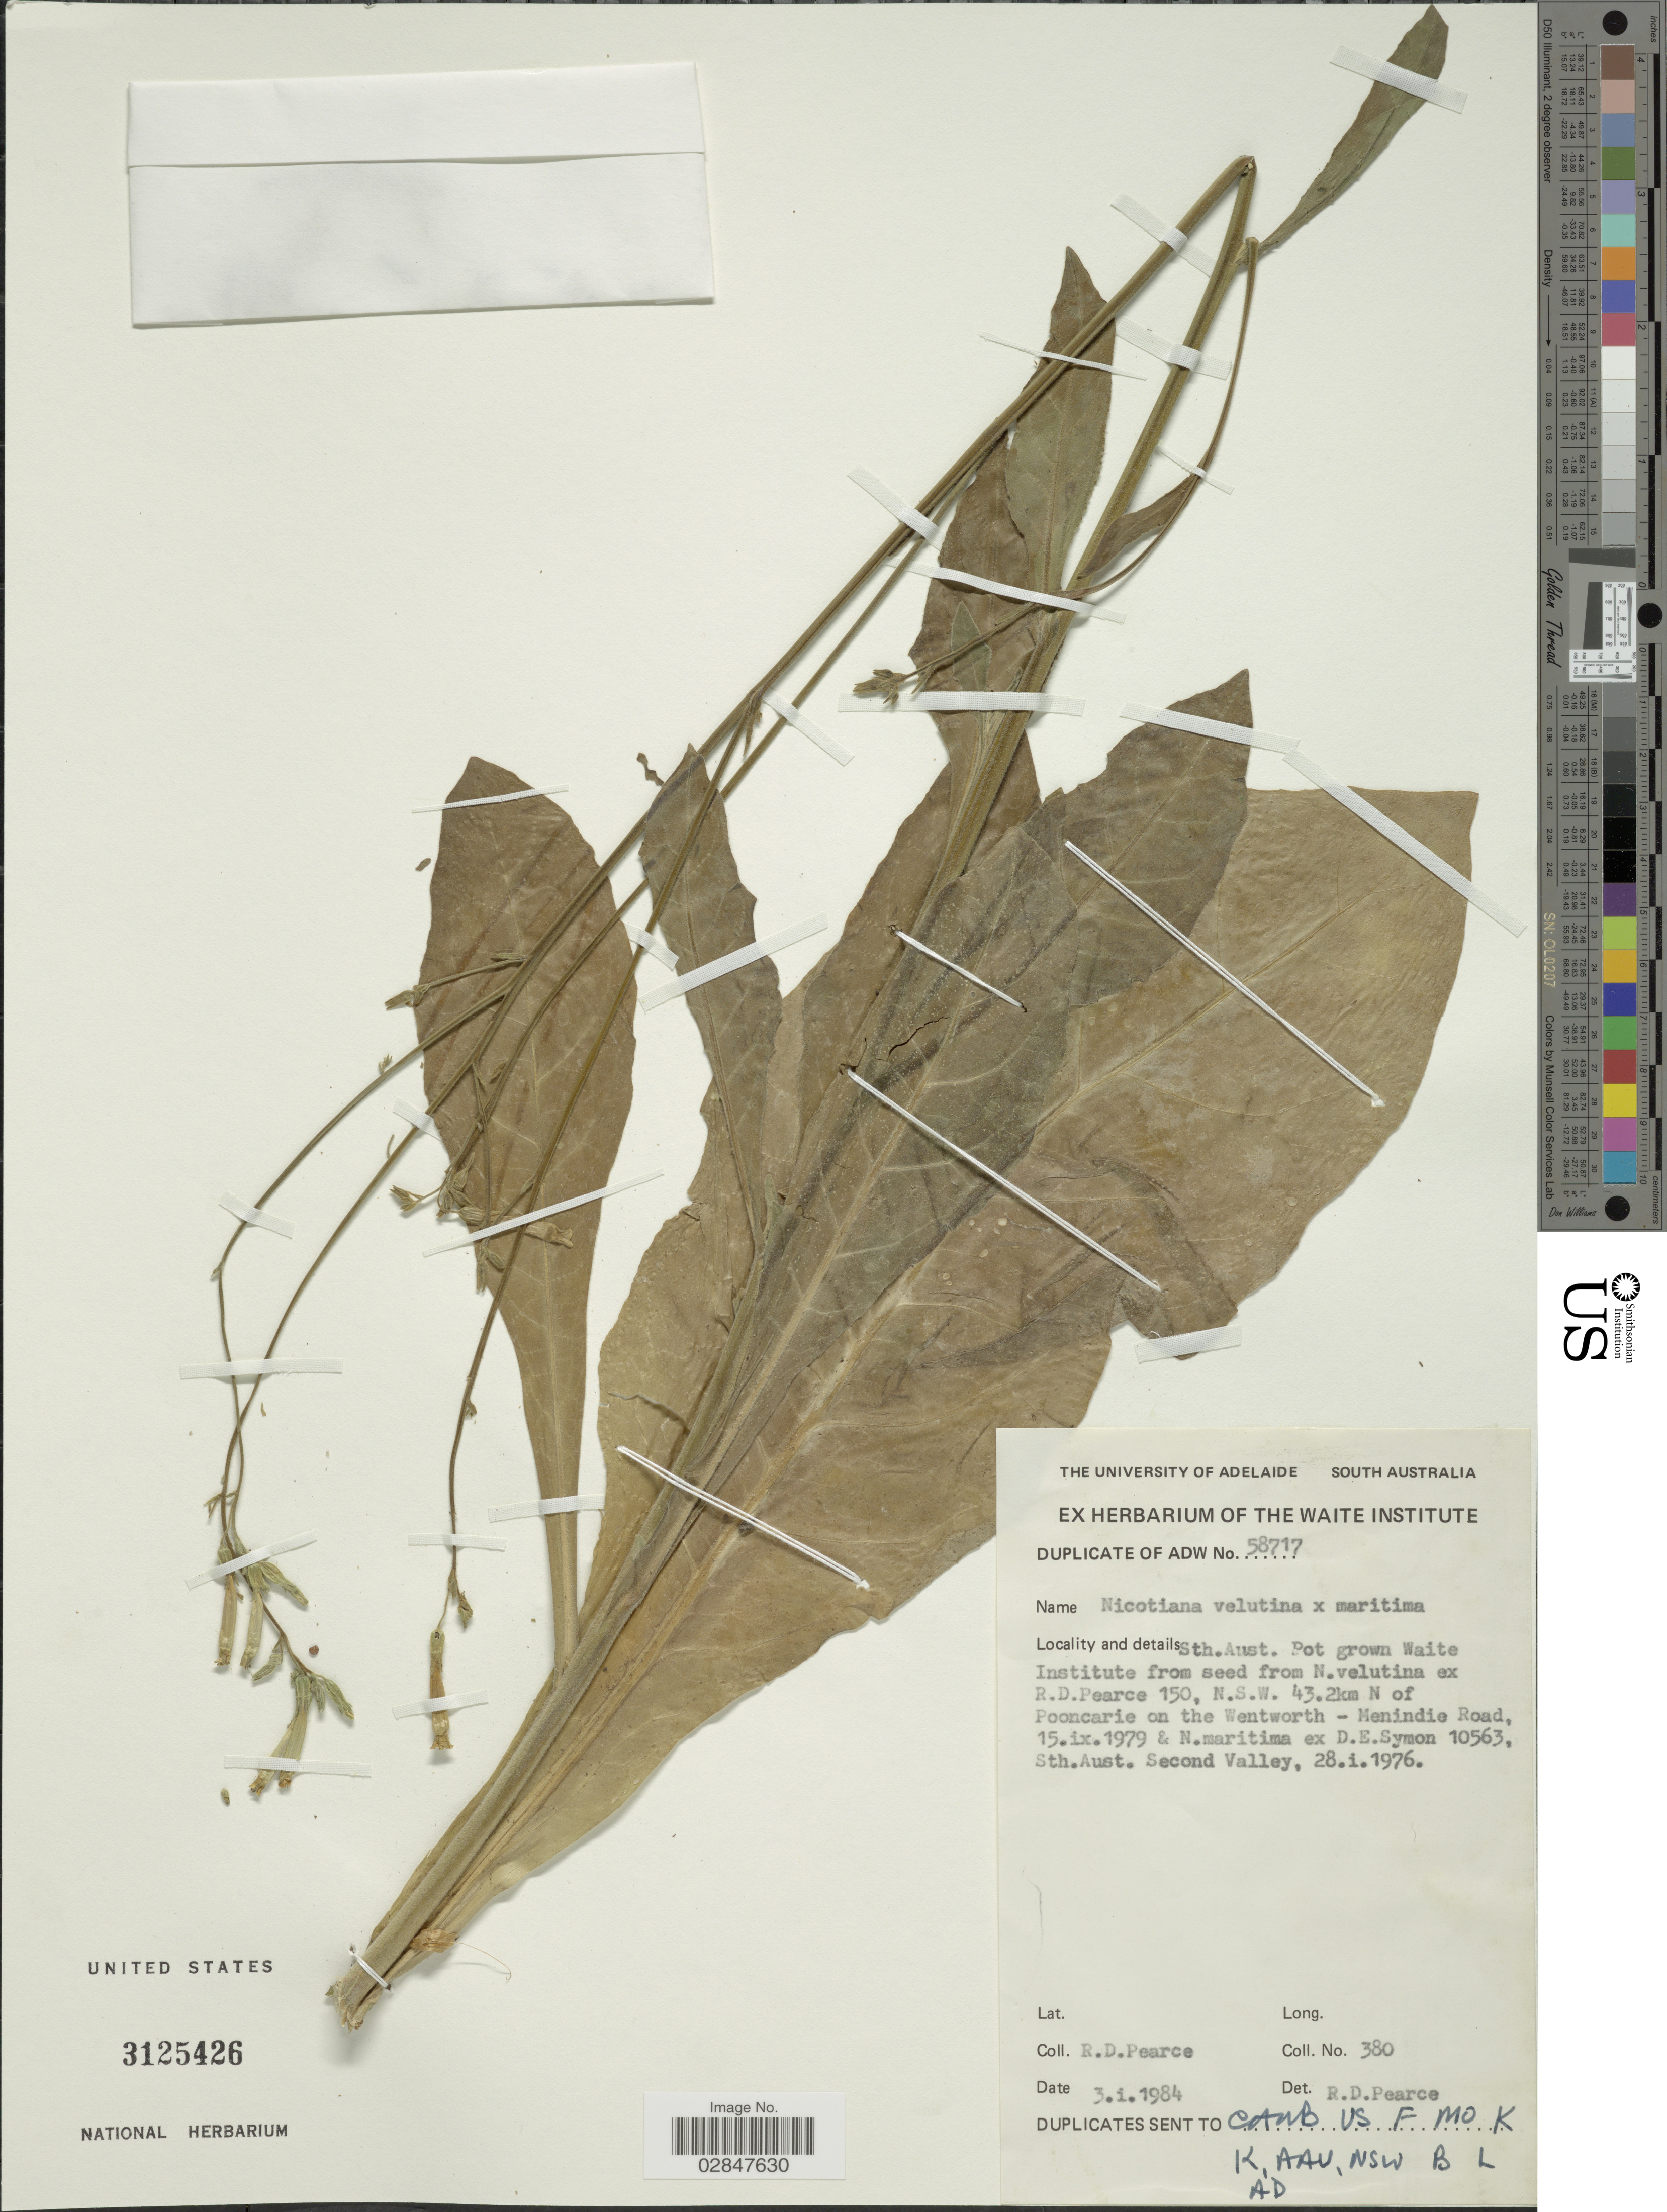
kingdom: Plantae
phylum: Tracheophyta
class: Magnoliopsida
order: Solanales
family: Solanaceae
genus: Nicotiana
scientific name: Nicotiana velutina x N. maritima H.-M. Wheeler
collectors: R. Pearce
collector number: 380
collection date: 1984-01-03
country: Australia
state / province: South Australia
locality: Sth. Aust. Pot grown Waite Institute.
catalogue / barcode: US 3125426